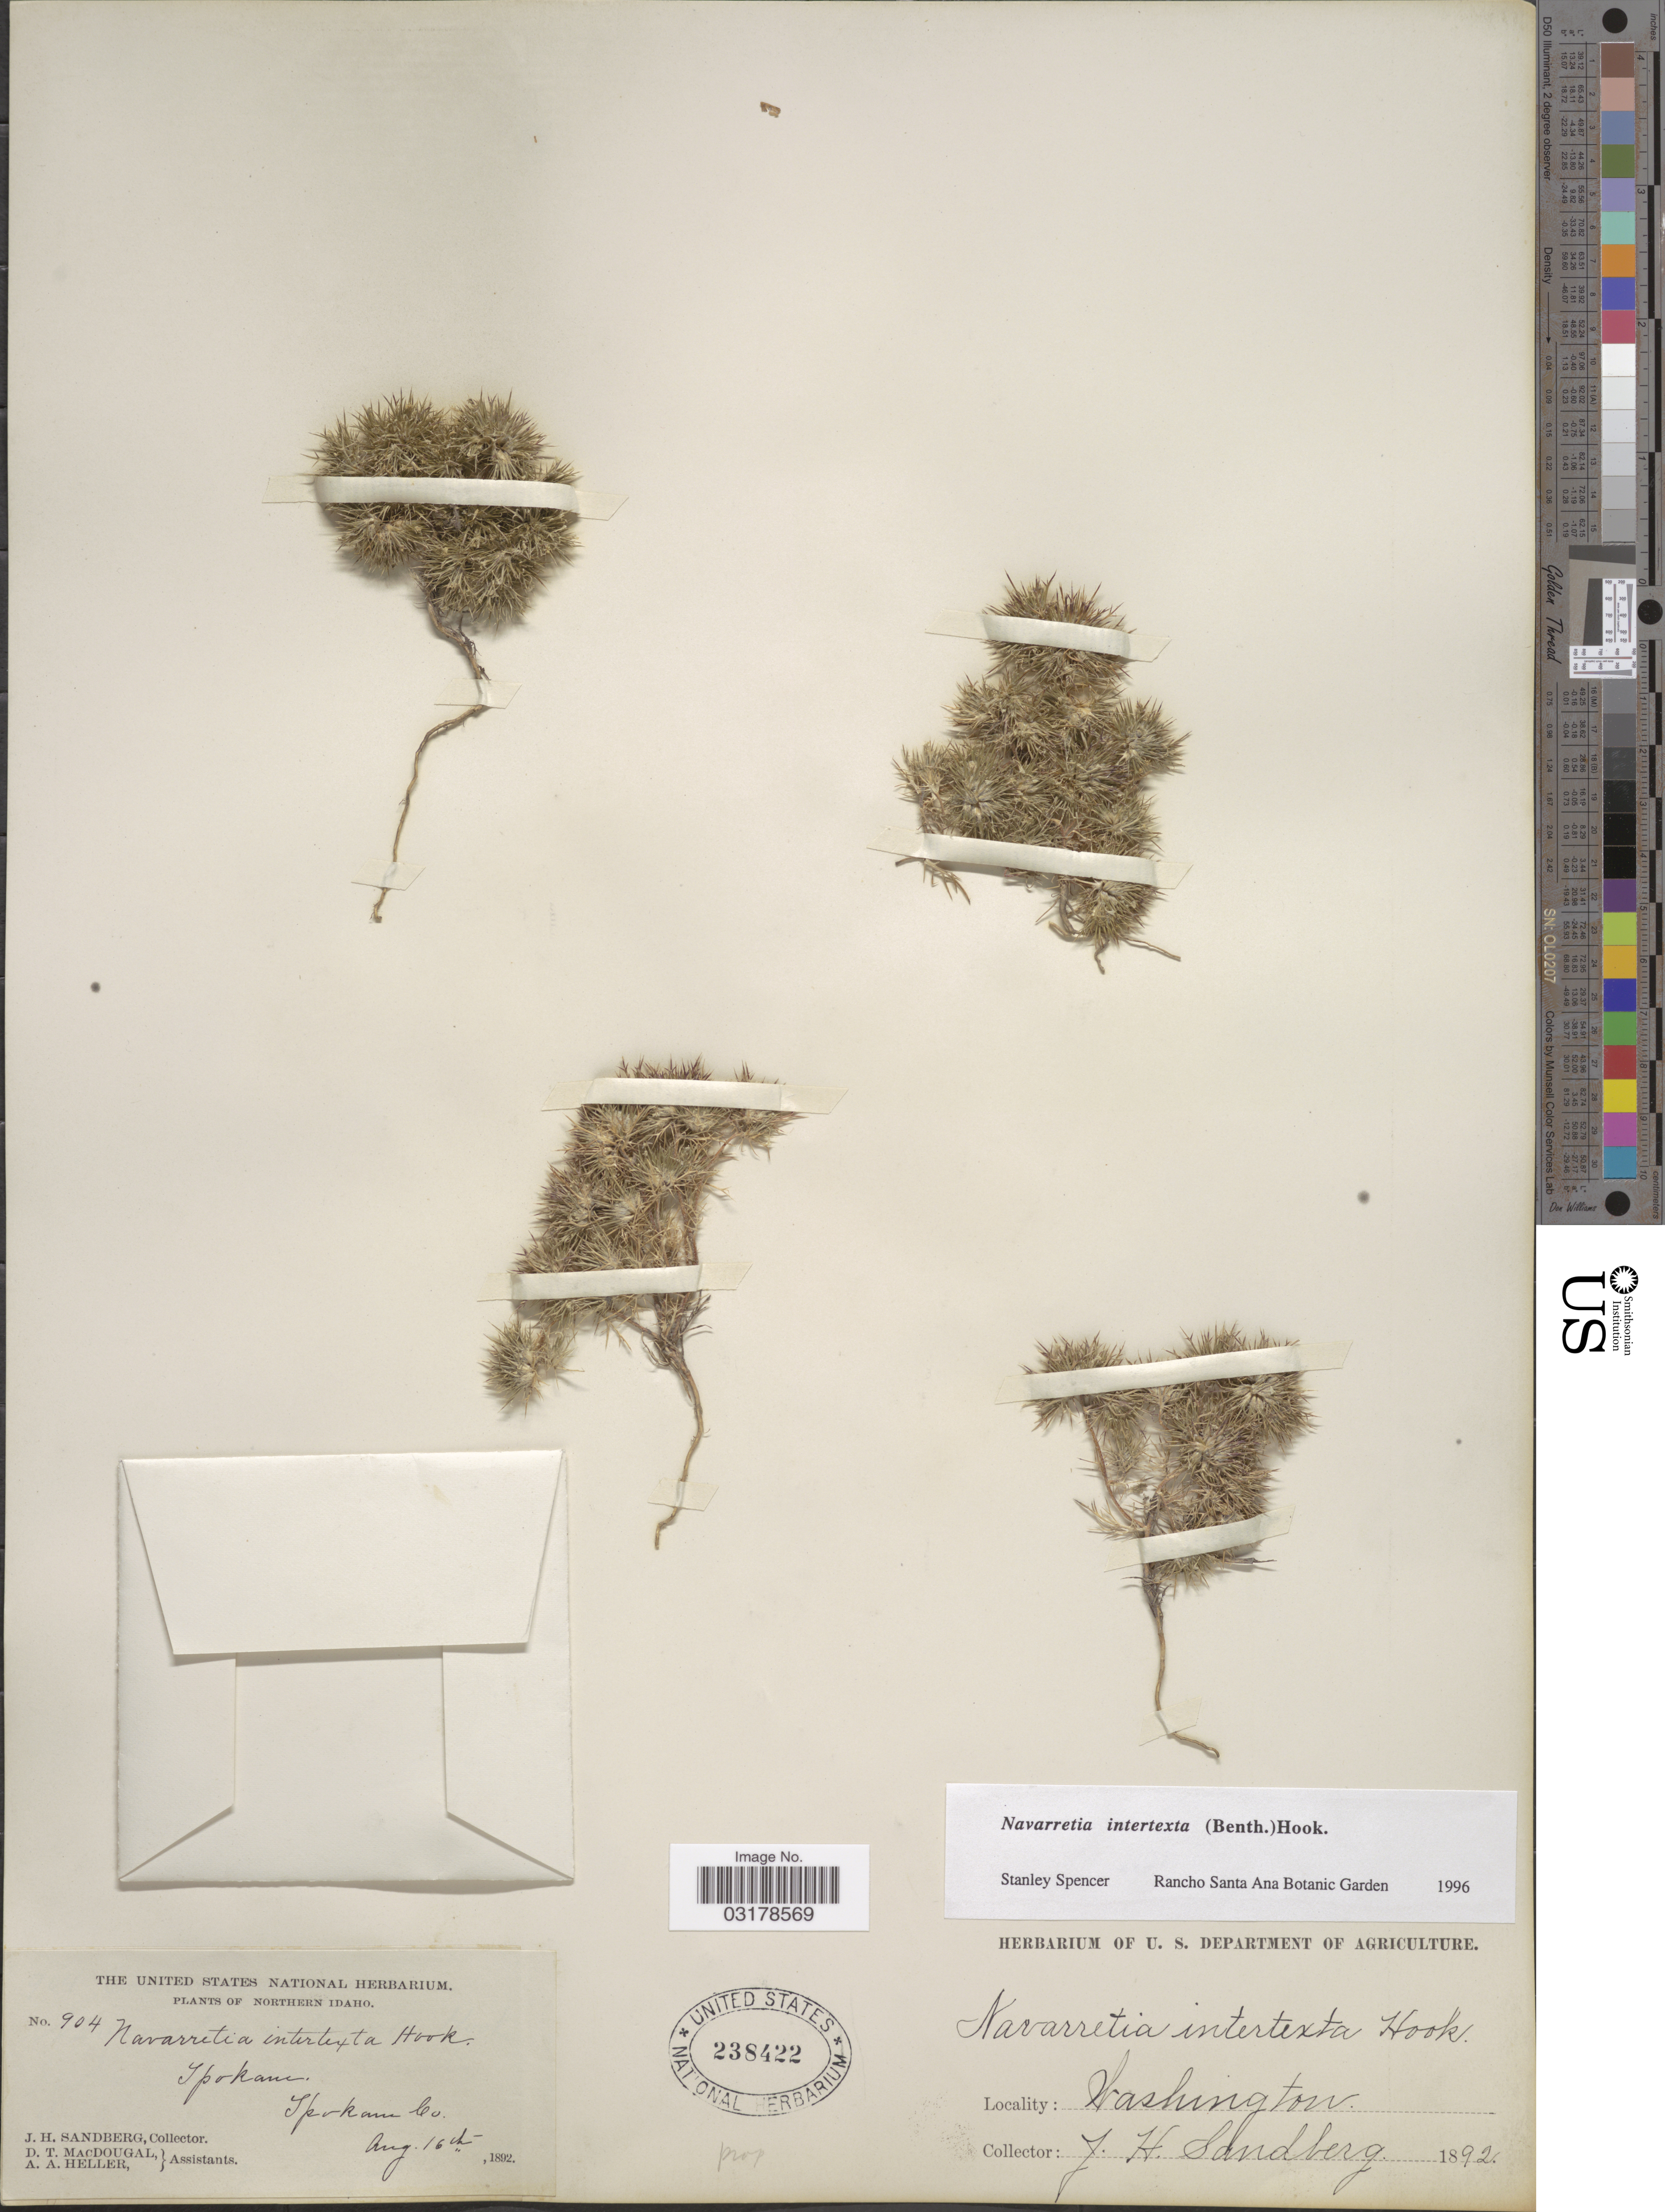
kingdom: Plantae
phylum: Tracheophyta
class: Magnoliopsida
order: Ericales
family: Polemoniaceae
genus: Navarretia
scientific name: Navarretia intertexta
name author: (Benth.) Hook.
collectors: J. H. Sandberg, D. T. MacDougal & A. A. Heller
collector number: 904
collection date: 1892-08-16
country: United States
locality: Northern Idaho. Spokane. Spokane Co. Washington.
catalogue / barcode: US 238422